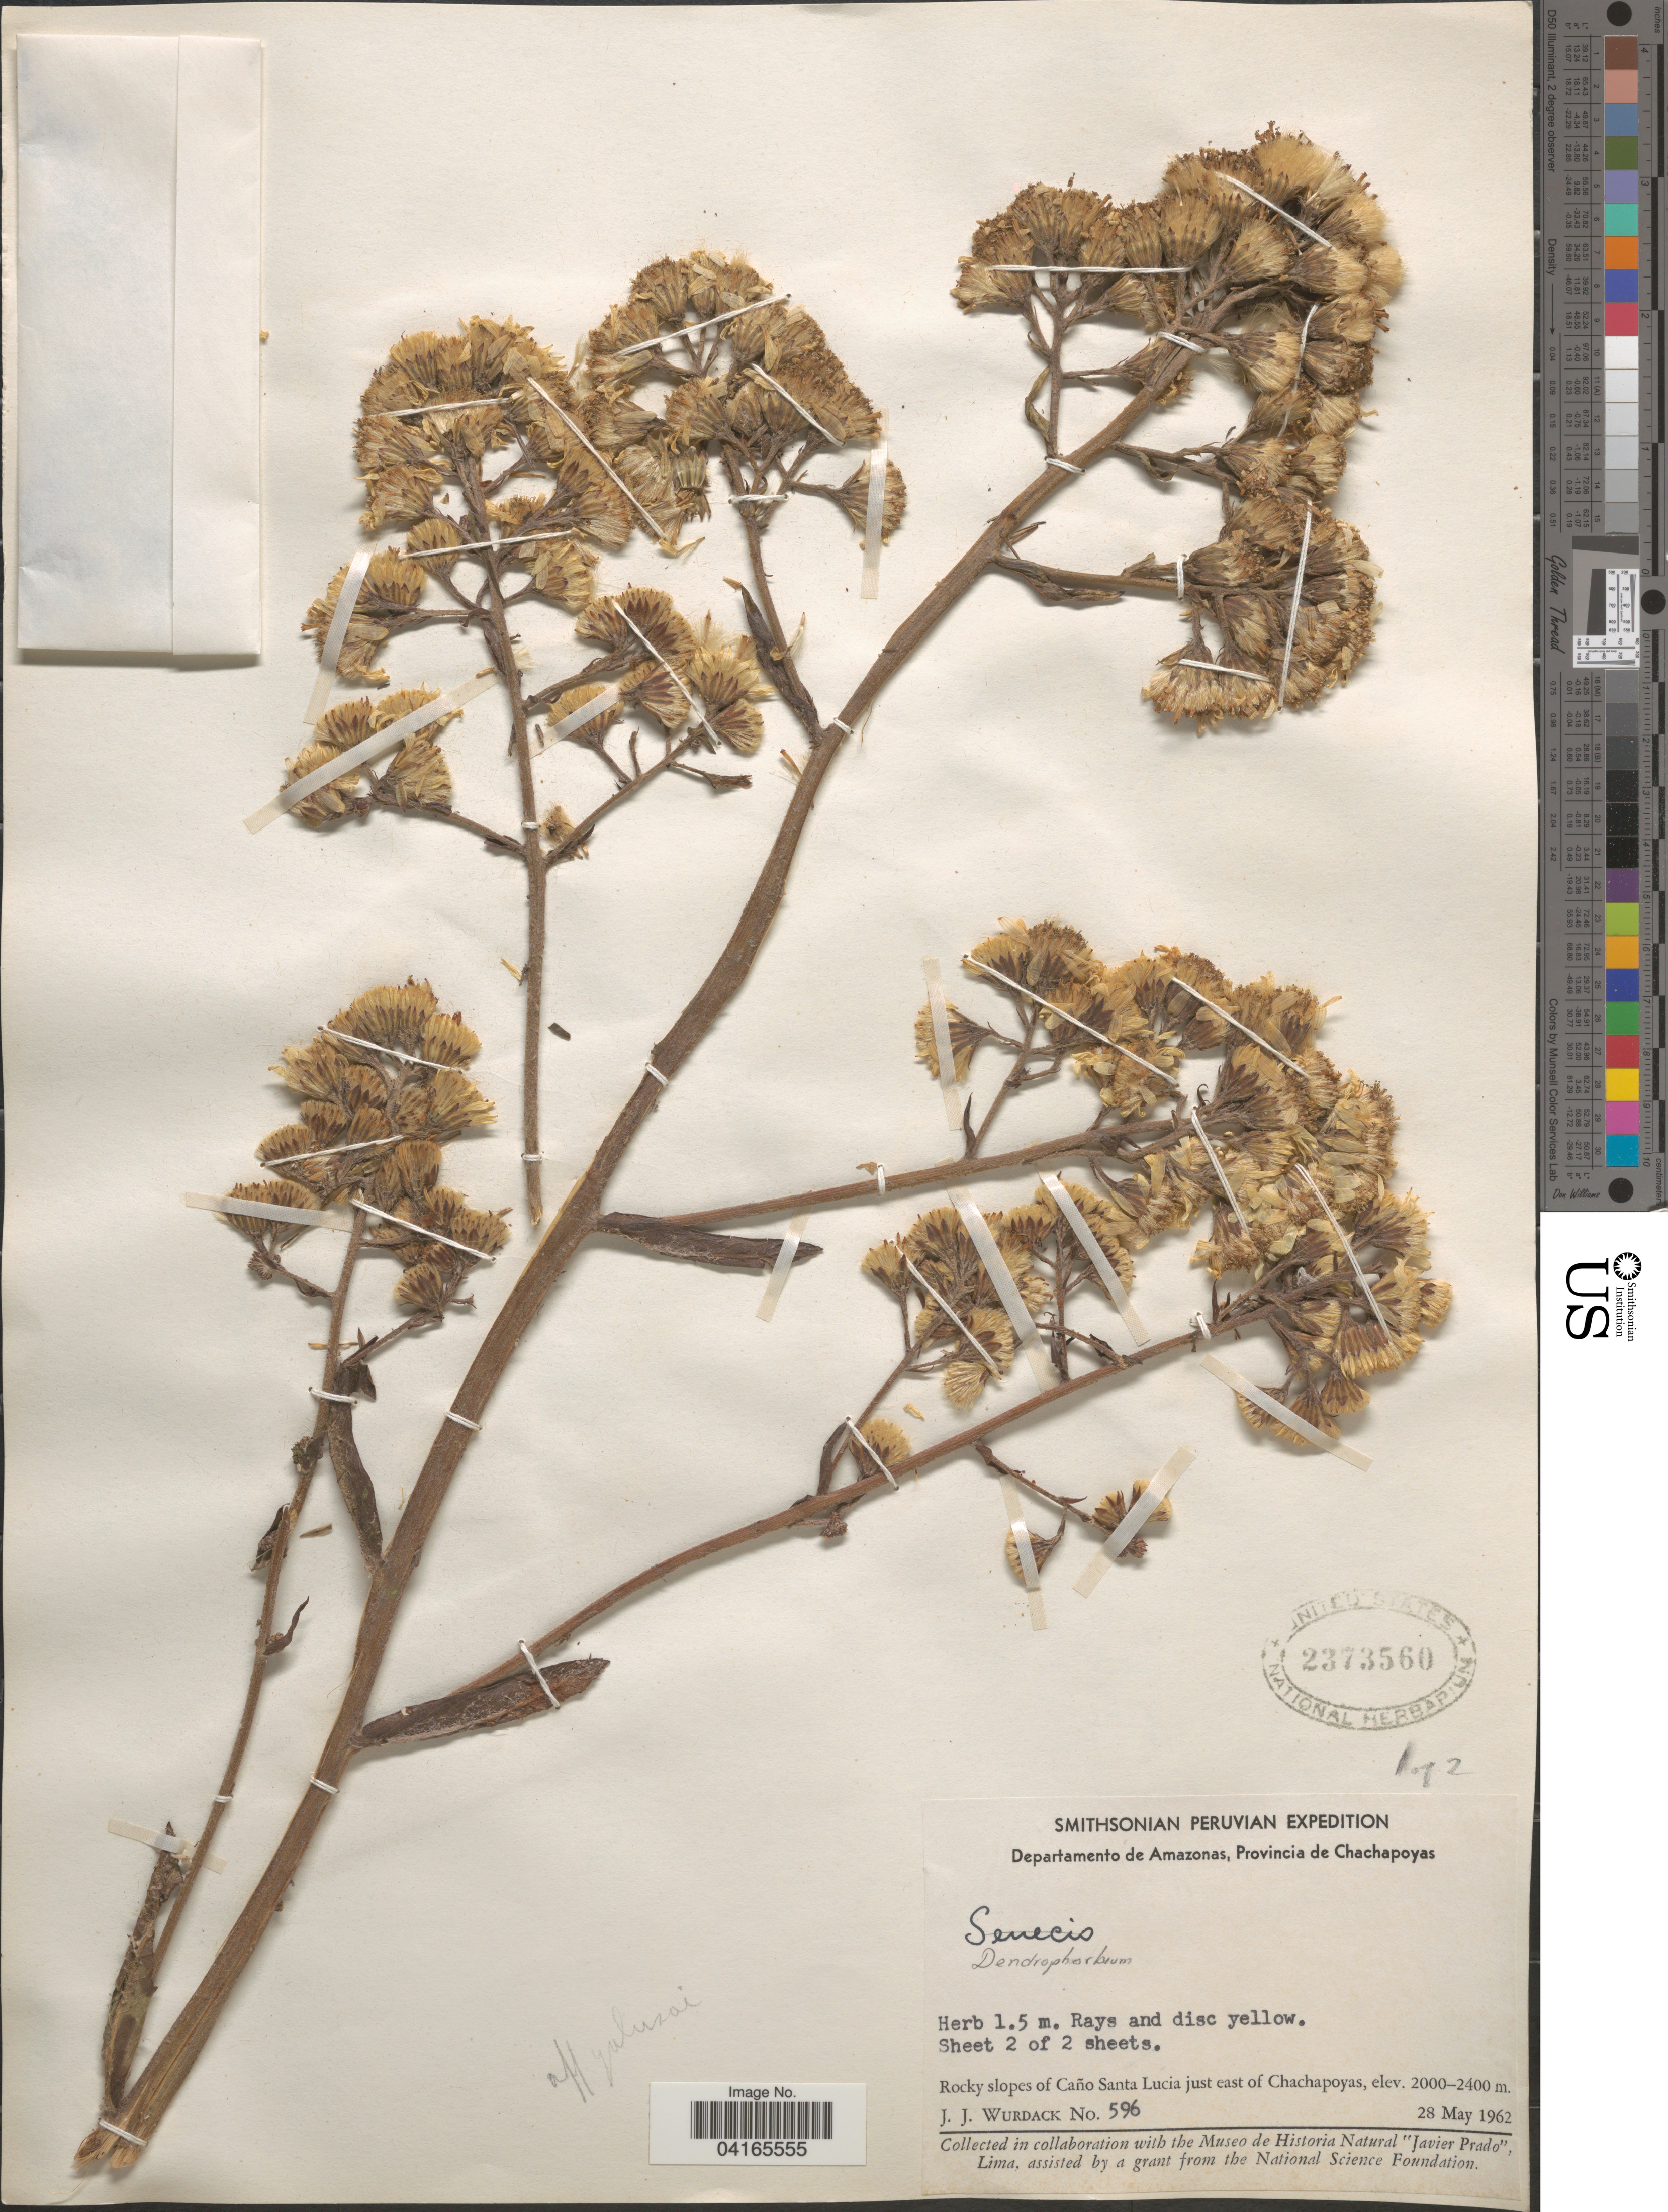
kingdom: Plantae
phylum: Tracheophyta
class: Magnoliopsida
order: Asterales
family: Asteraceae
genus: Dendrophorbium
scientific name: Dendrophorbium sp.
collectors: J. J. Wurdack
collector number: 596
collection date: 1962-05-28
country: Peru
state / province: Amazonas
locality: Smithsonian Peruvian Expedition. Departamento Amazonas, Provincia de Chachapoyas. Rocky slopes of Caño Santa Lucia just east of Chachapoyas.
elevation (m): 2000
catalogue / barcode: US 2373560